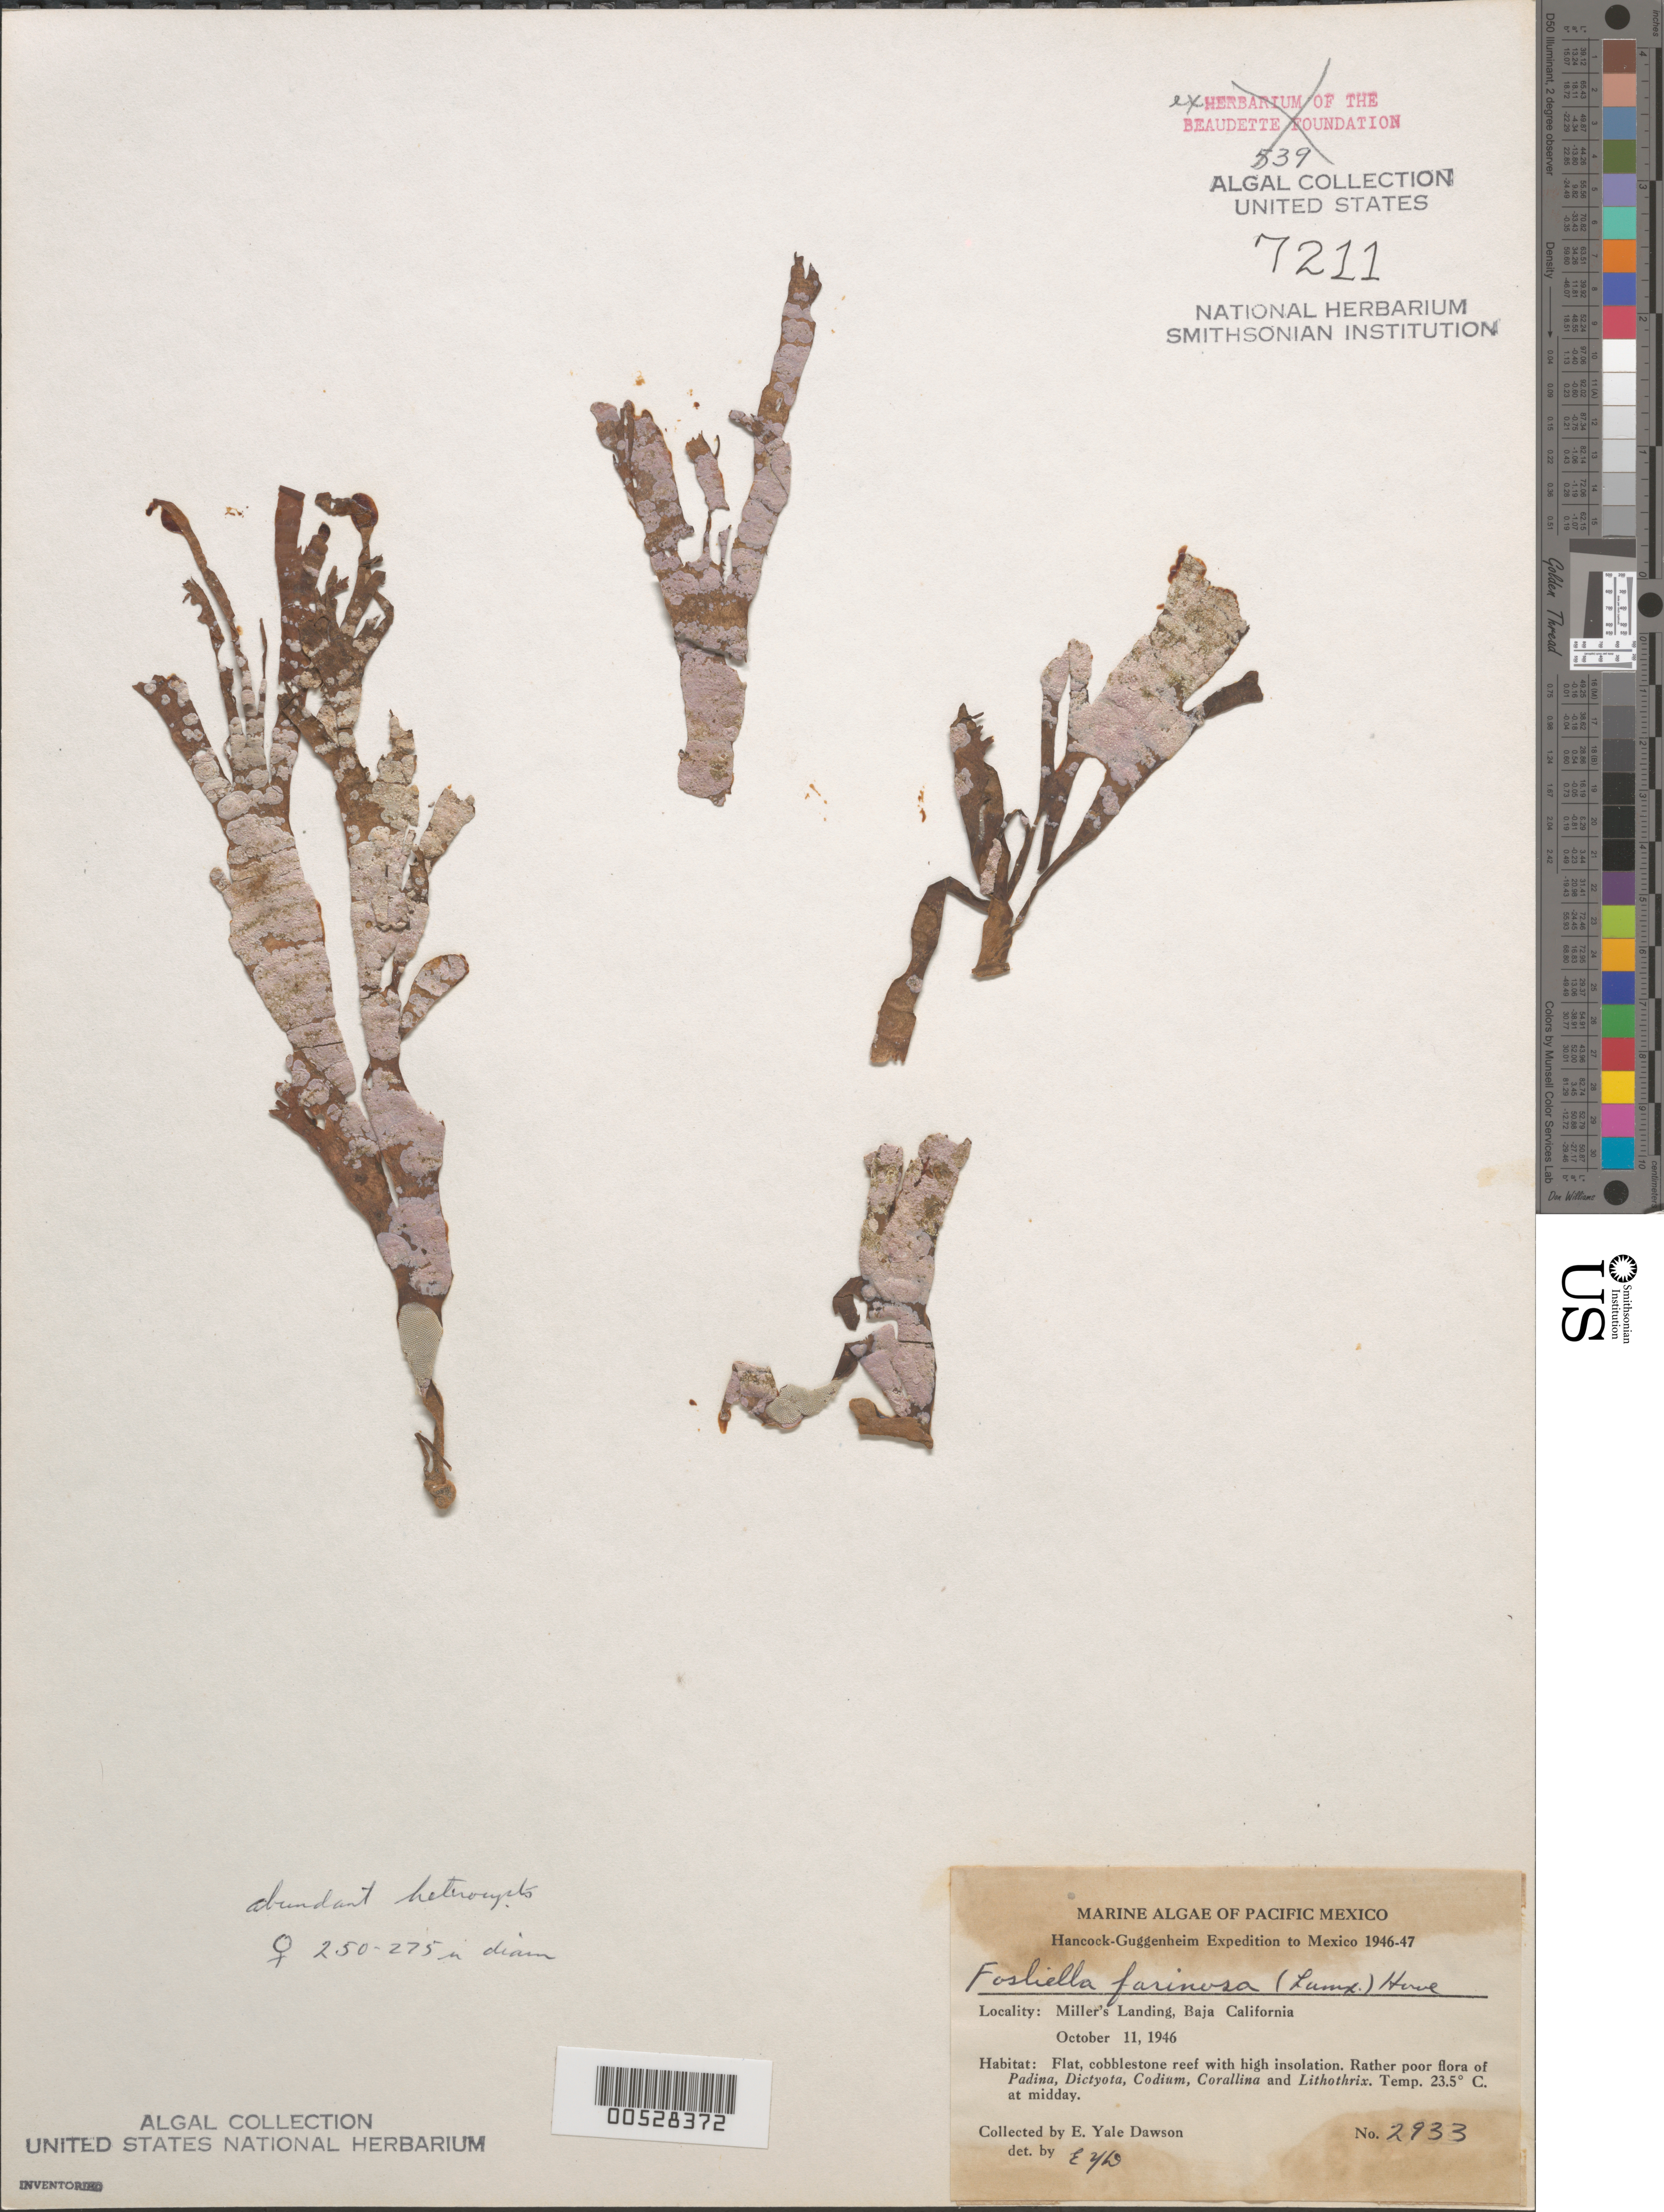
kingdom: Plantae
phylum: Rhodophyta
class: Florideophyceae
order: Corallinales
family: Hydrolithaceae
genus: Hydrolithon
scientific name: Hydrolithon farinosum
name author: (J.V.Lamouroux) Penrose & Y.M. Chamb.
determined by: Algae name updating Project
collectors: E. Y. Dawson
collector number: EYD 2933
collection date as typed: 11 Oct 1946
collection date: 1946-10-11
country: Mexico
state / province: Baja California Sur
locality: Miller's Landing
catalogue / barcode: US 7211